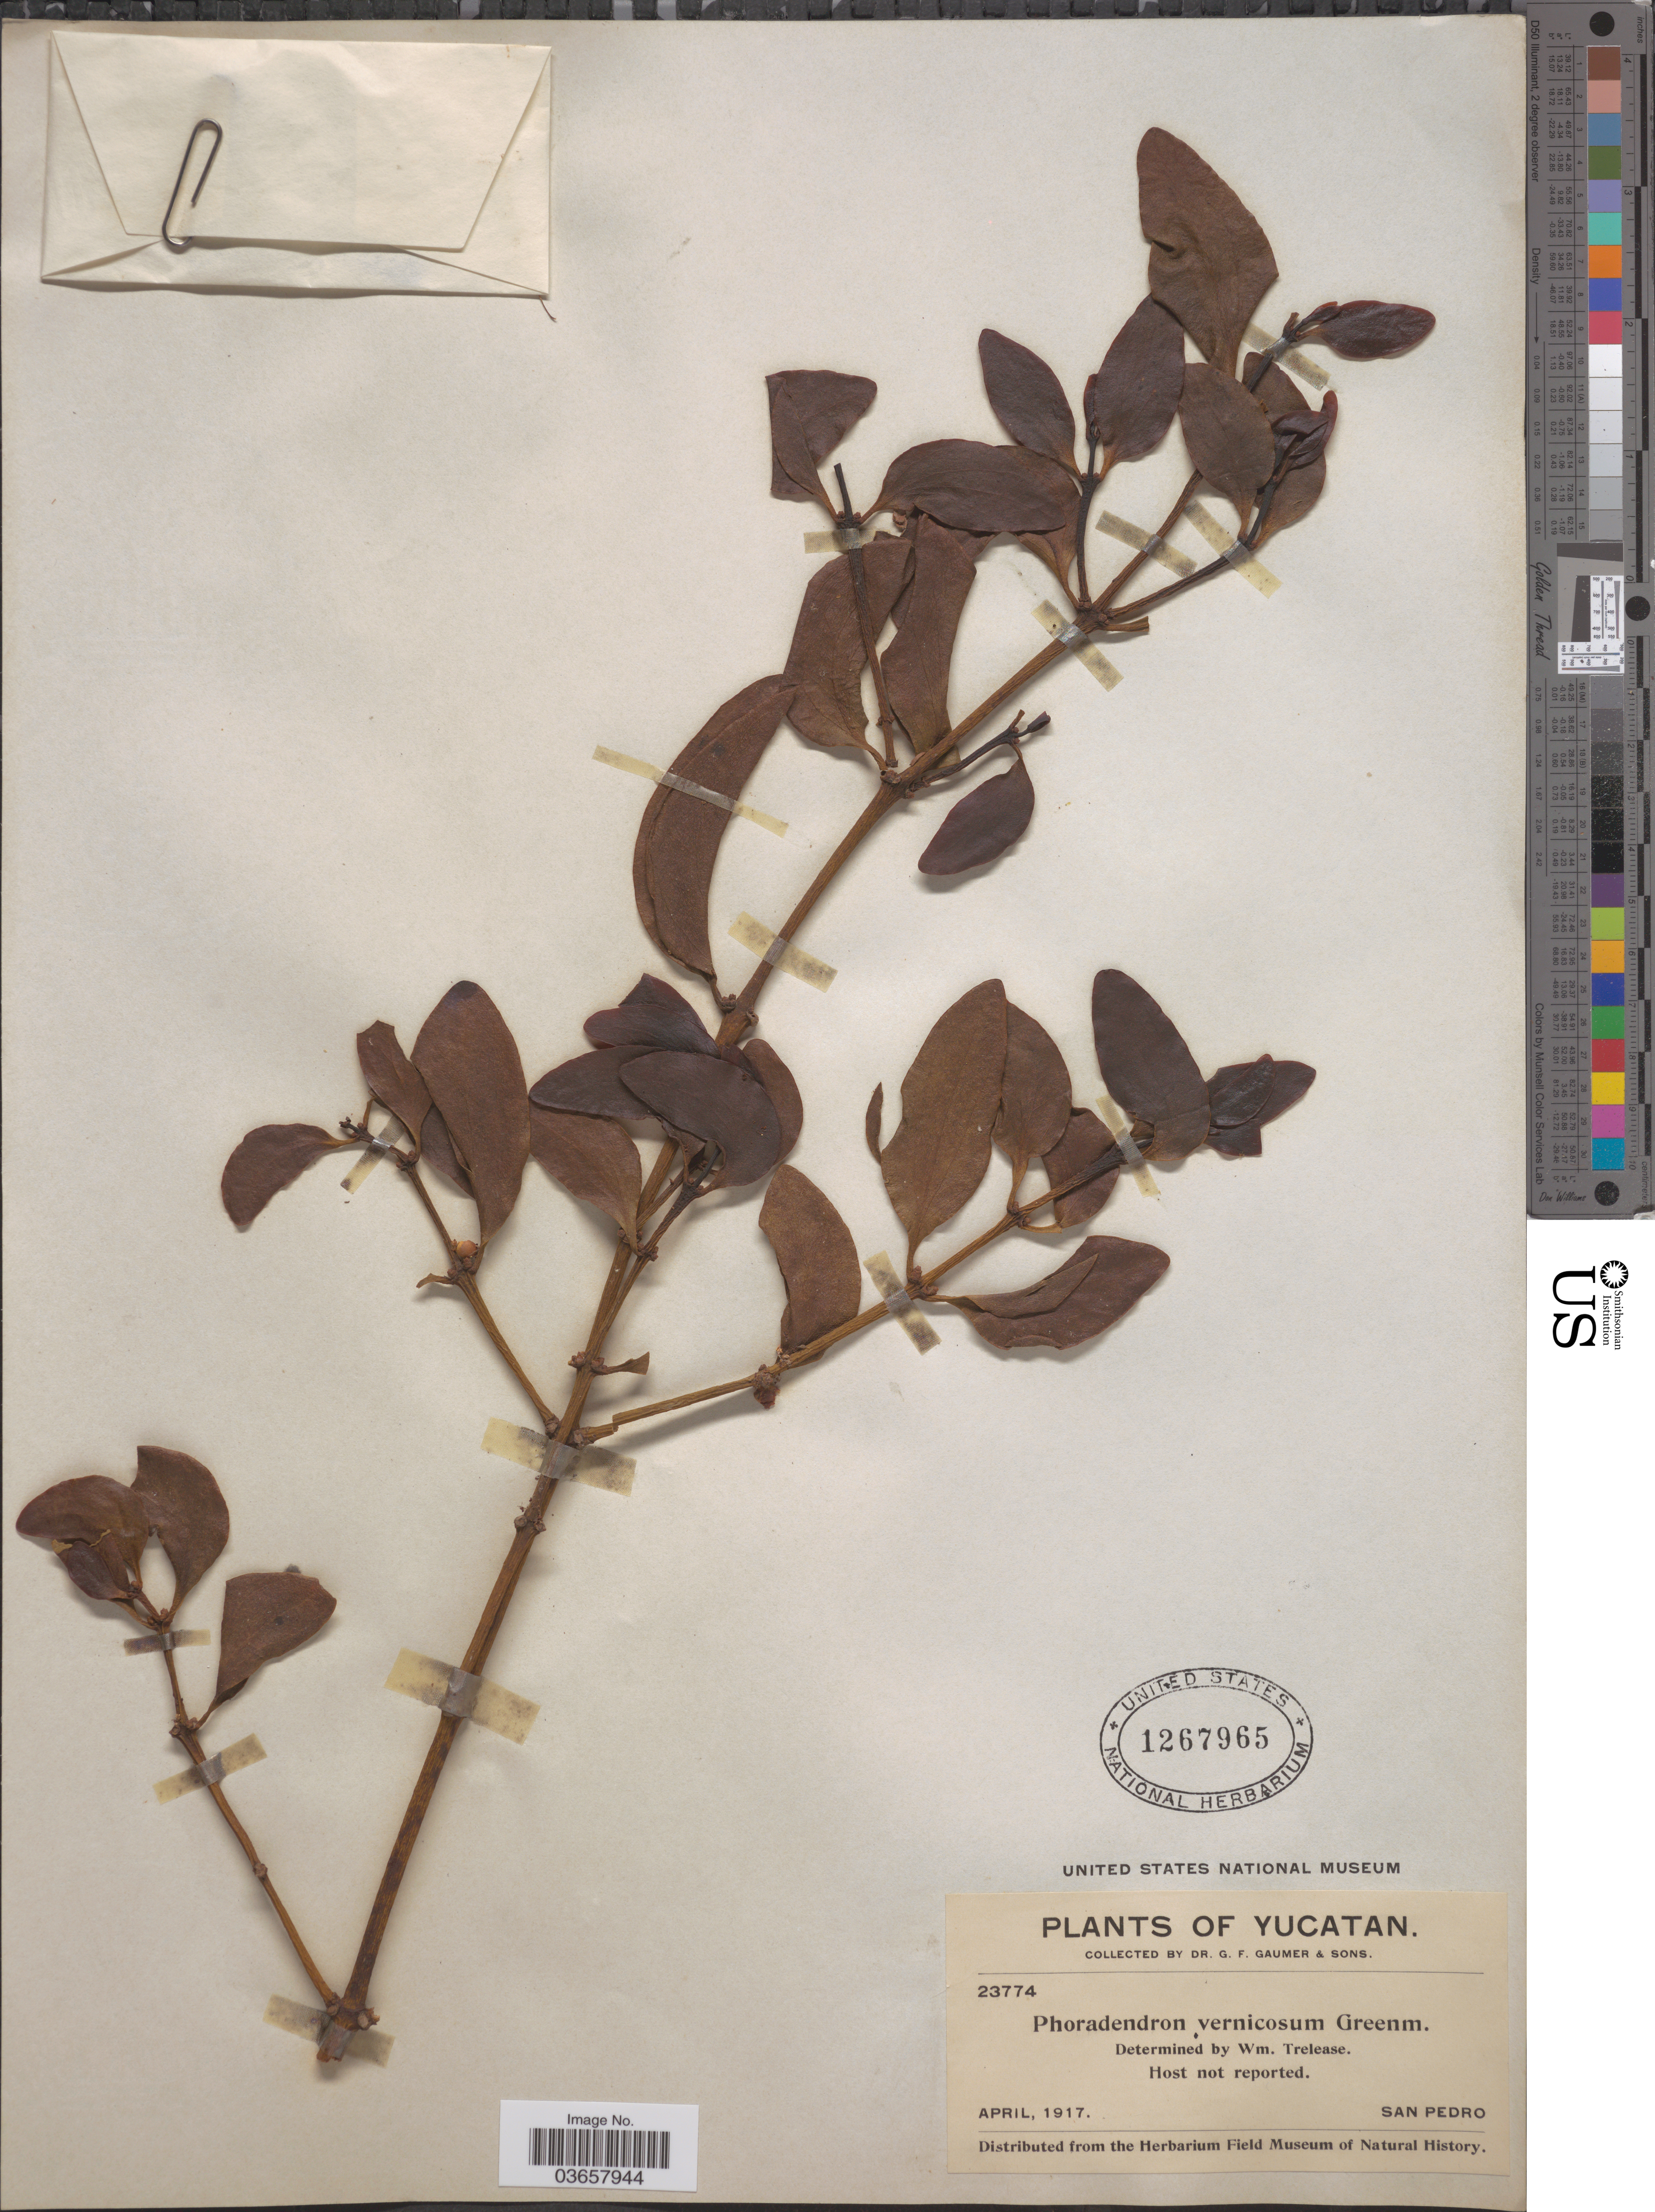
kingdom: Plantae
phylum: Tracheophyta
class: Magnoliopsida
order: Santalales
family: Viscaceae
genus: Phoradendron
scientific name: Phoradendron vernicosum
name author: Greenm.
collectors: G. F. Gaumer & Sons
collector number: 23774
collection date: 1917-04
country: Mexico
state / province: Yucatán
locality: San Pedro.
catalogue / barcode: US 1267965